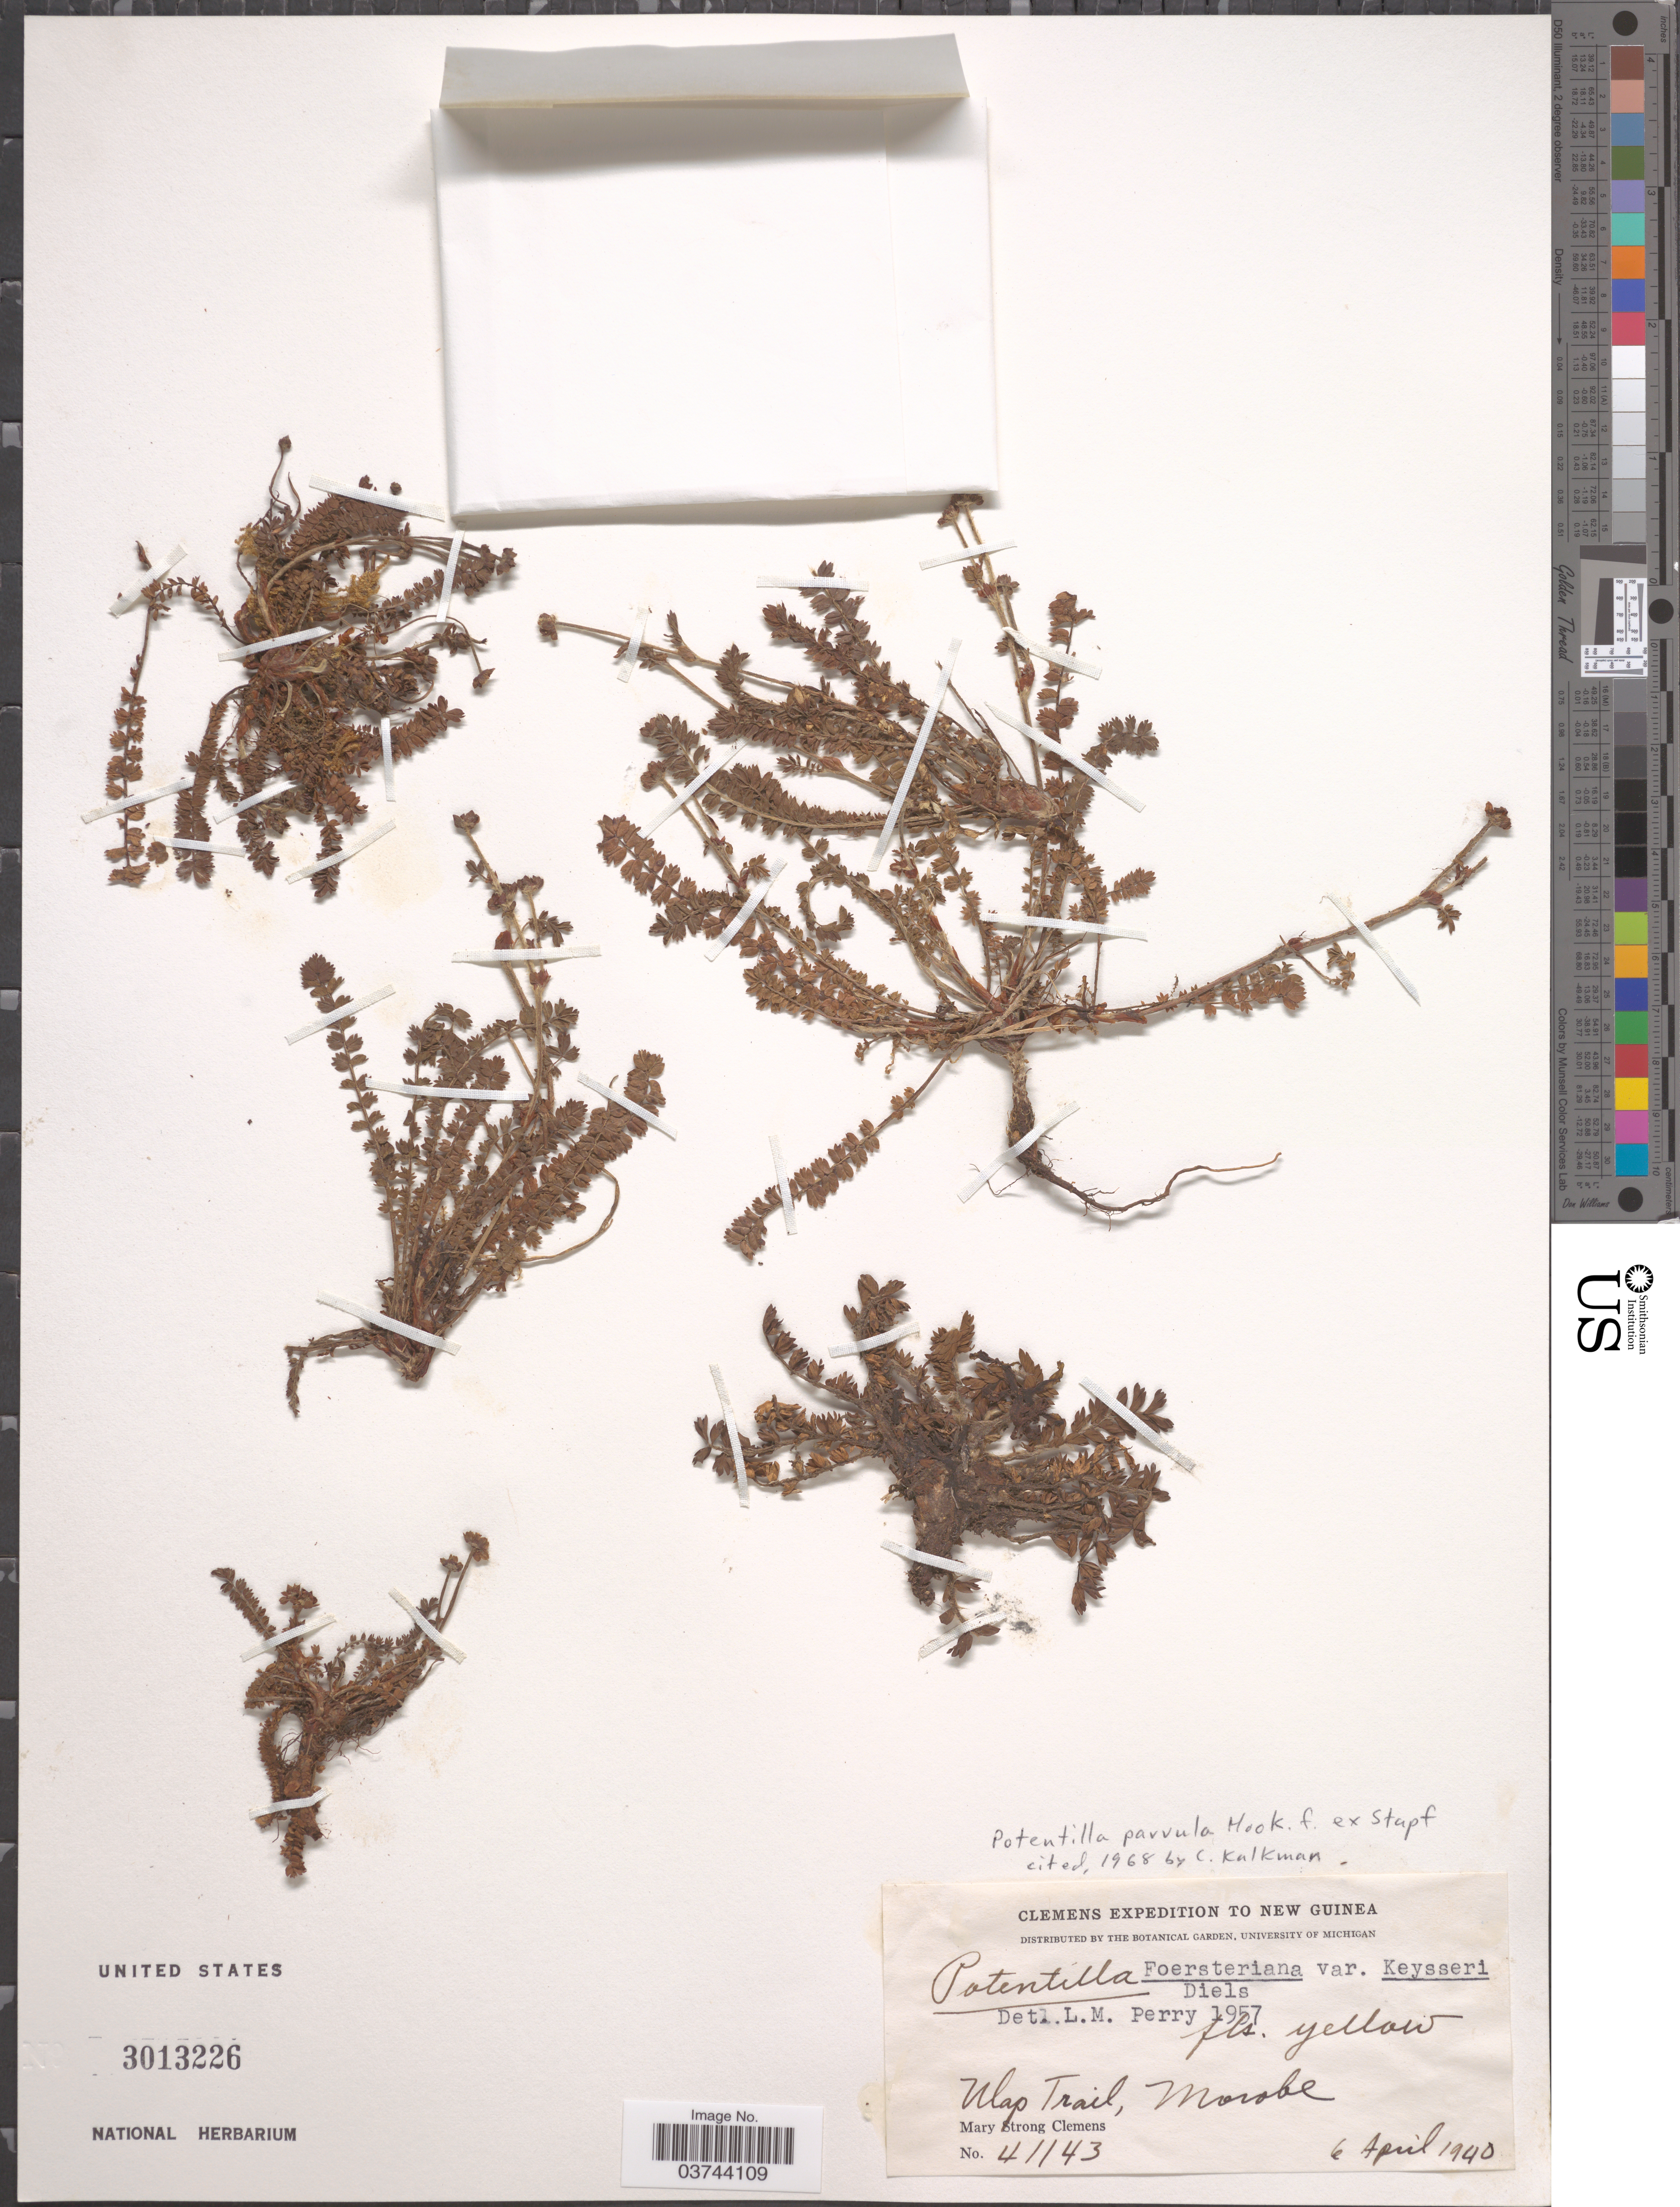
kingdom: Plantae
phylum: Tracheophyta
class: Magnoliopsida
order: Rosales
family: Rosaceae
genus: Potentilla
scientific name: Potentilla parvula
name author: Hook. f. ex Stapf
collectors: M. S. Clemens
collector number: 41143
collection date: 1940-04-06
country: Papua New Guinea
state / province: Morobe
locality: New Guinea. Ulap Trail, Morobe.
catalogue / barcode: US 3013226